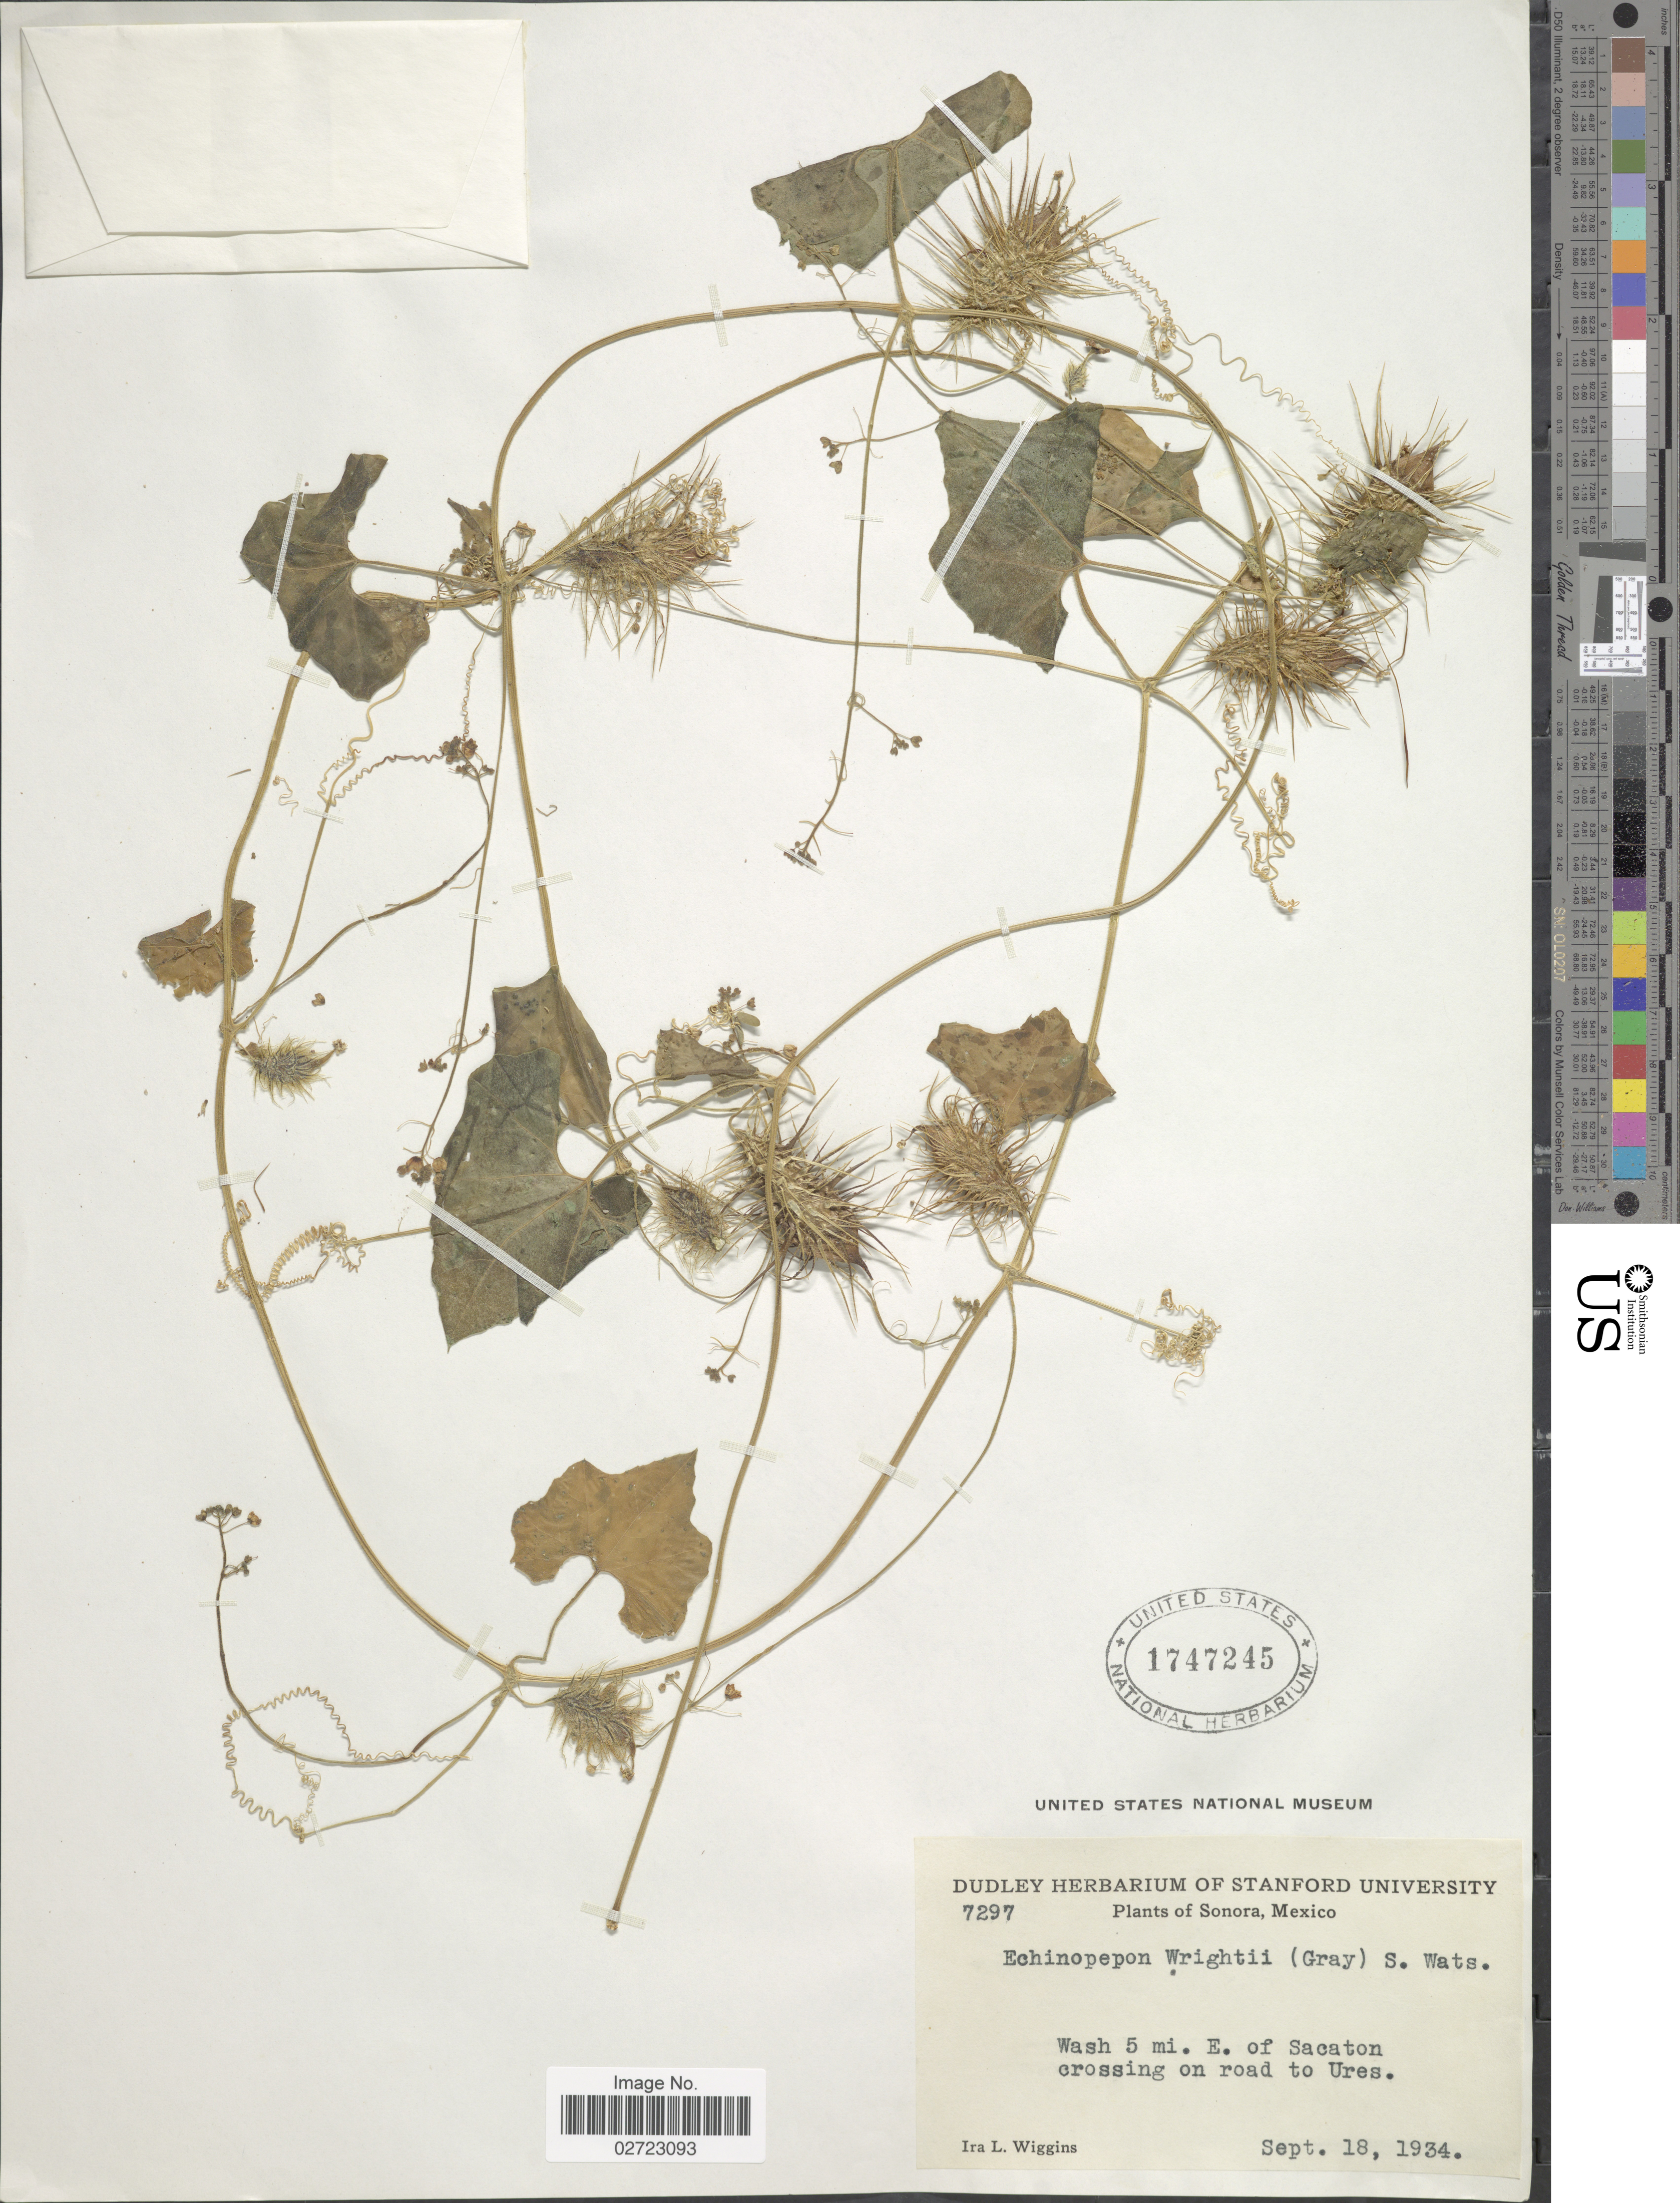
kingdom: Plantae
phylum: Tracheophyta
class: Magnoliopsida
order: Cucurbitales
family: Cucurbitaceae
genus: Echinopepon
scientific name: Echinopepon wrightii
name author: (A. Gray) S. Watson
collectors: I. L. Wiggins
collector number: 7297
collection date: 1934-09-18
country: Mexico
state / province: Sonora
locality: Wash 5 mi. E. of Sacaton crossing on road to Ures.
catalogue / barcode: US 1747245